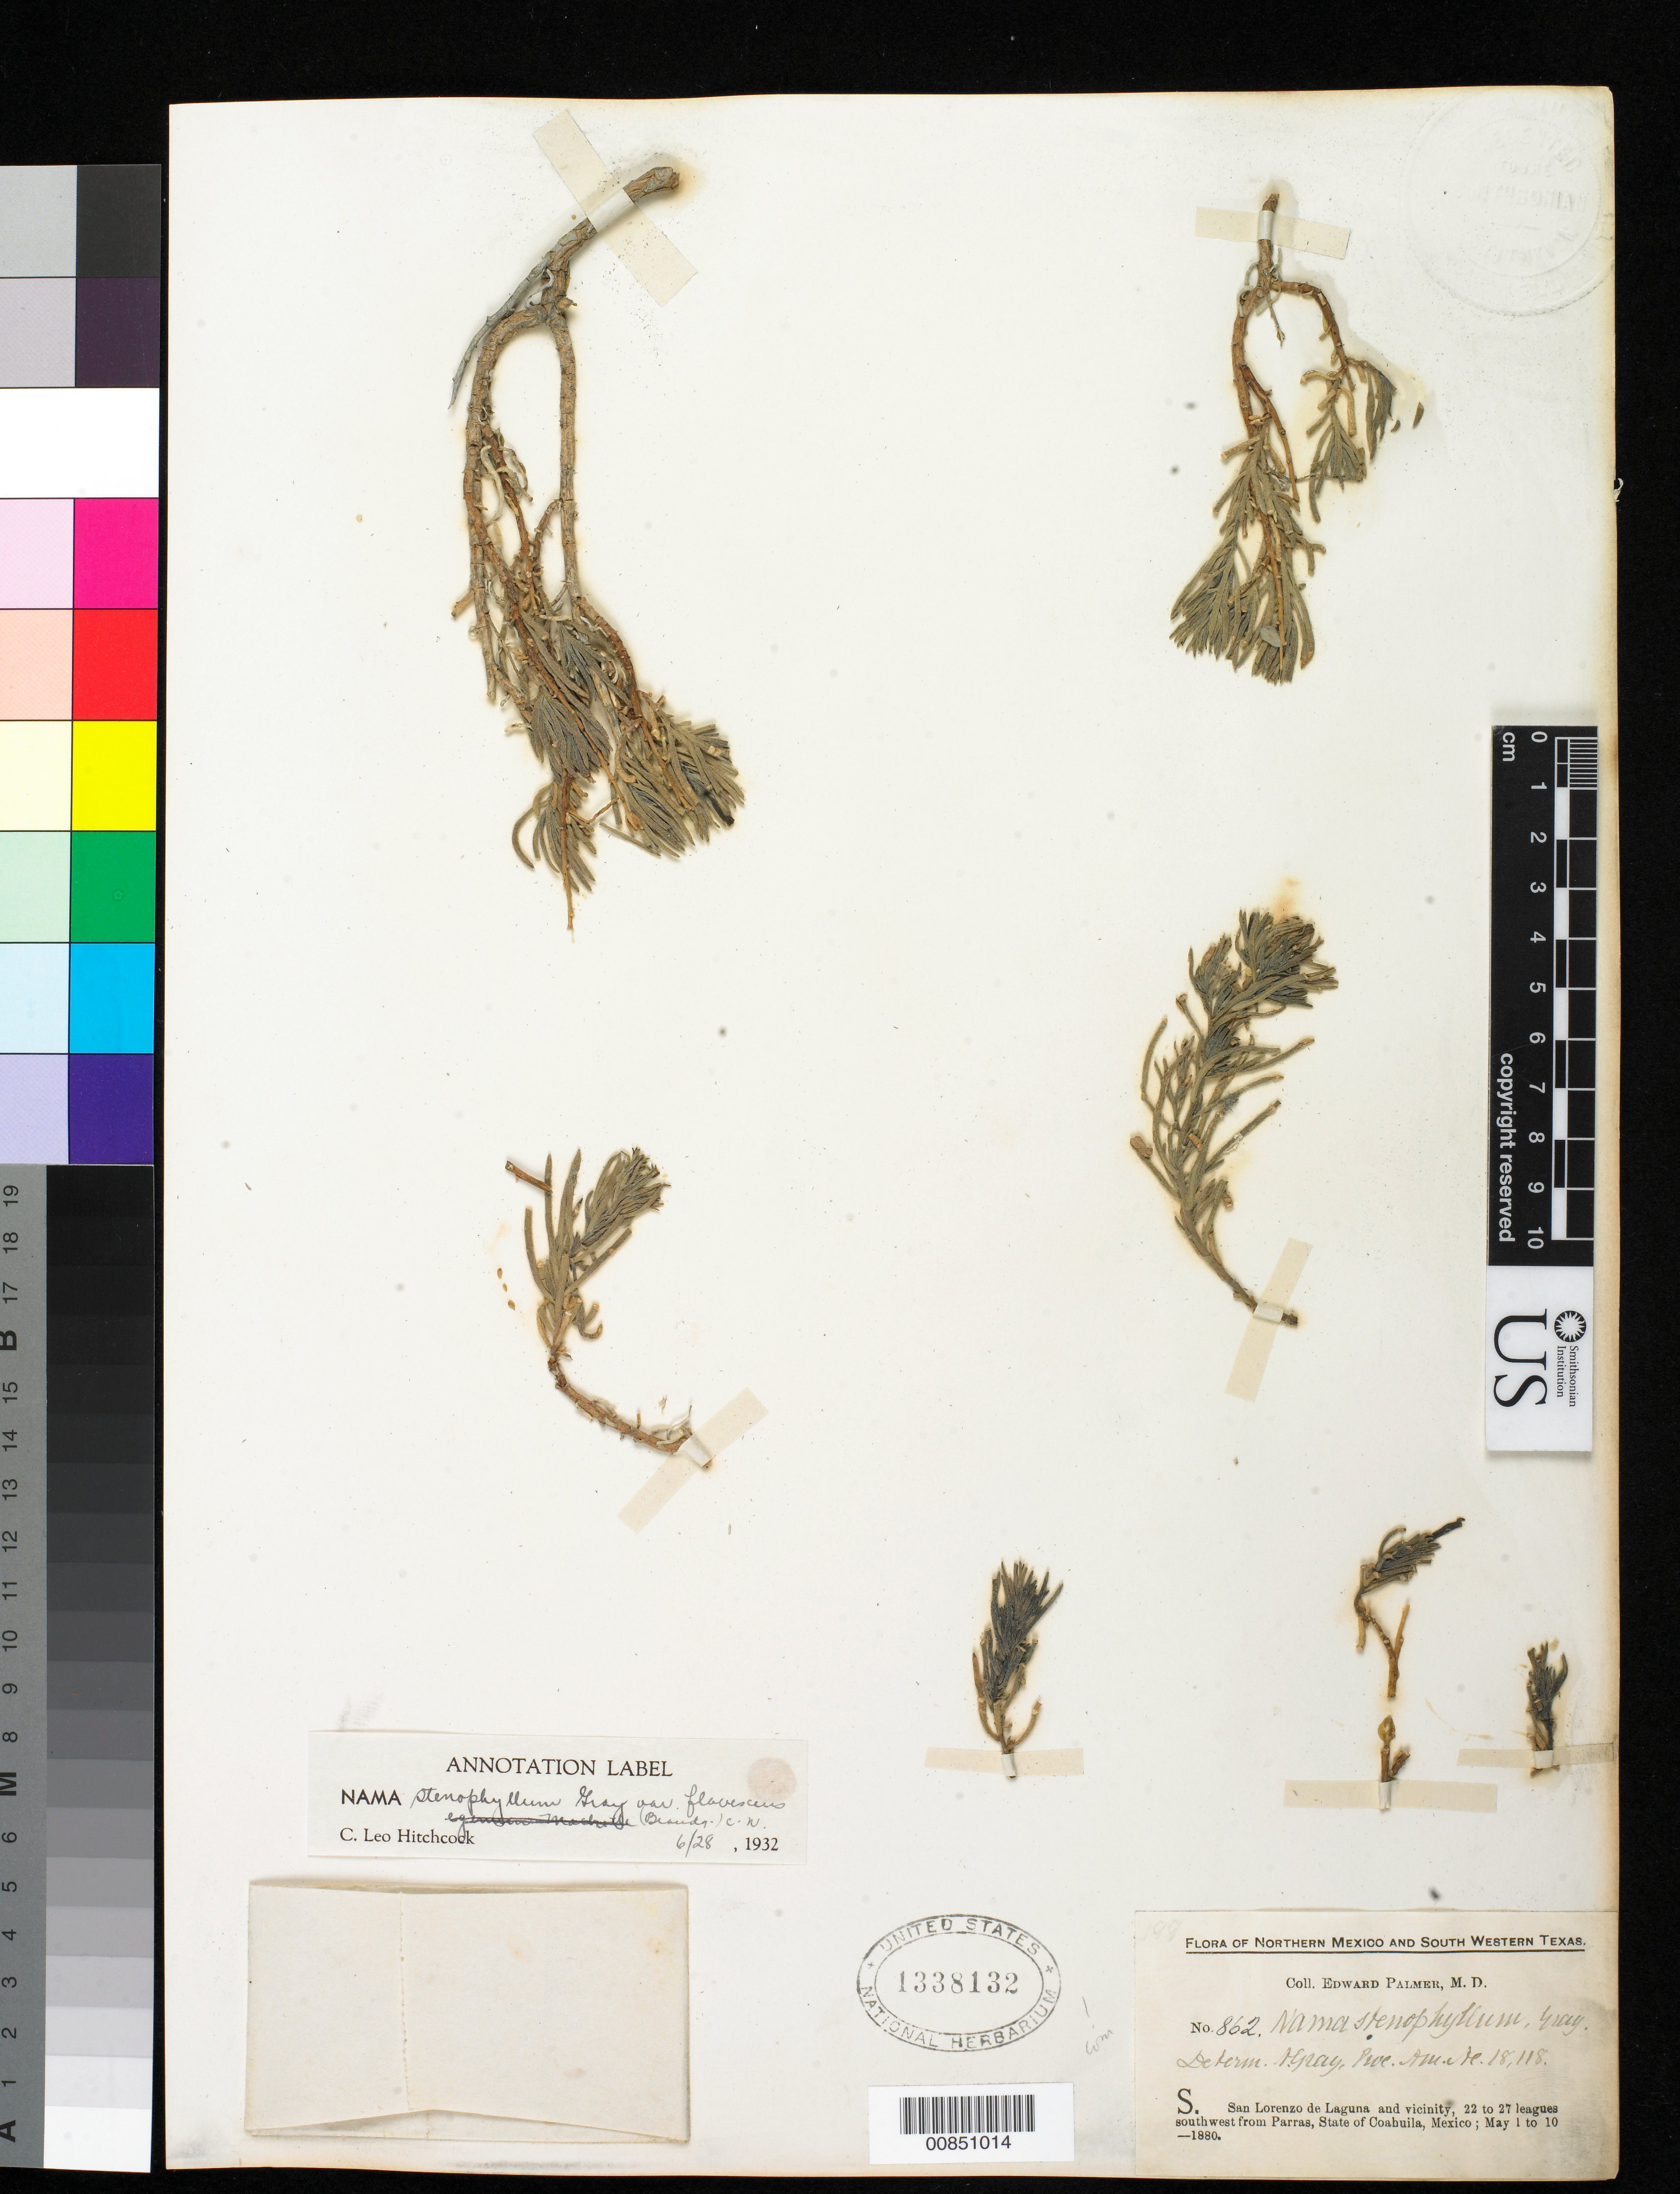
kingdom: Plantae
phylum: Tracheophyta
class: Magnoliopsida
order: Boraginales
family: Namaceae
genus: Nama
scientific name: Nama stenophyllum var. flavescens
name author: (Brandegee) C.L. Hitchc.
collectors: E. Palmer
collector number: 862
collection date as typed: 01 May 1880 to 10 May 1880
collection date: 1880-05-01/1880-05-10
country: Mexico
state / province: Coahuila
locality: S. San Lorenzo de Laguna and vicinity, 22 to 27 leagues southwest from Parras, Coahuila.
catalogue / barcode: US 1338132